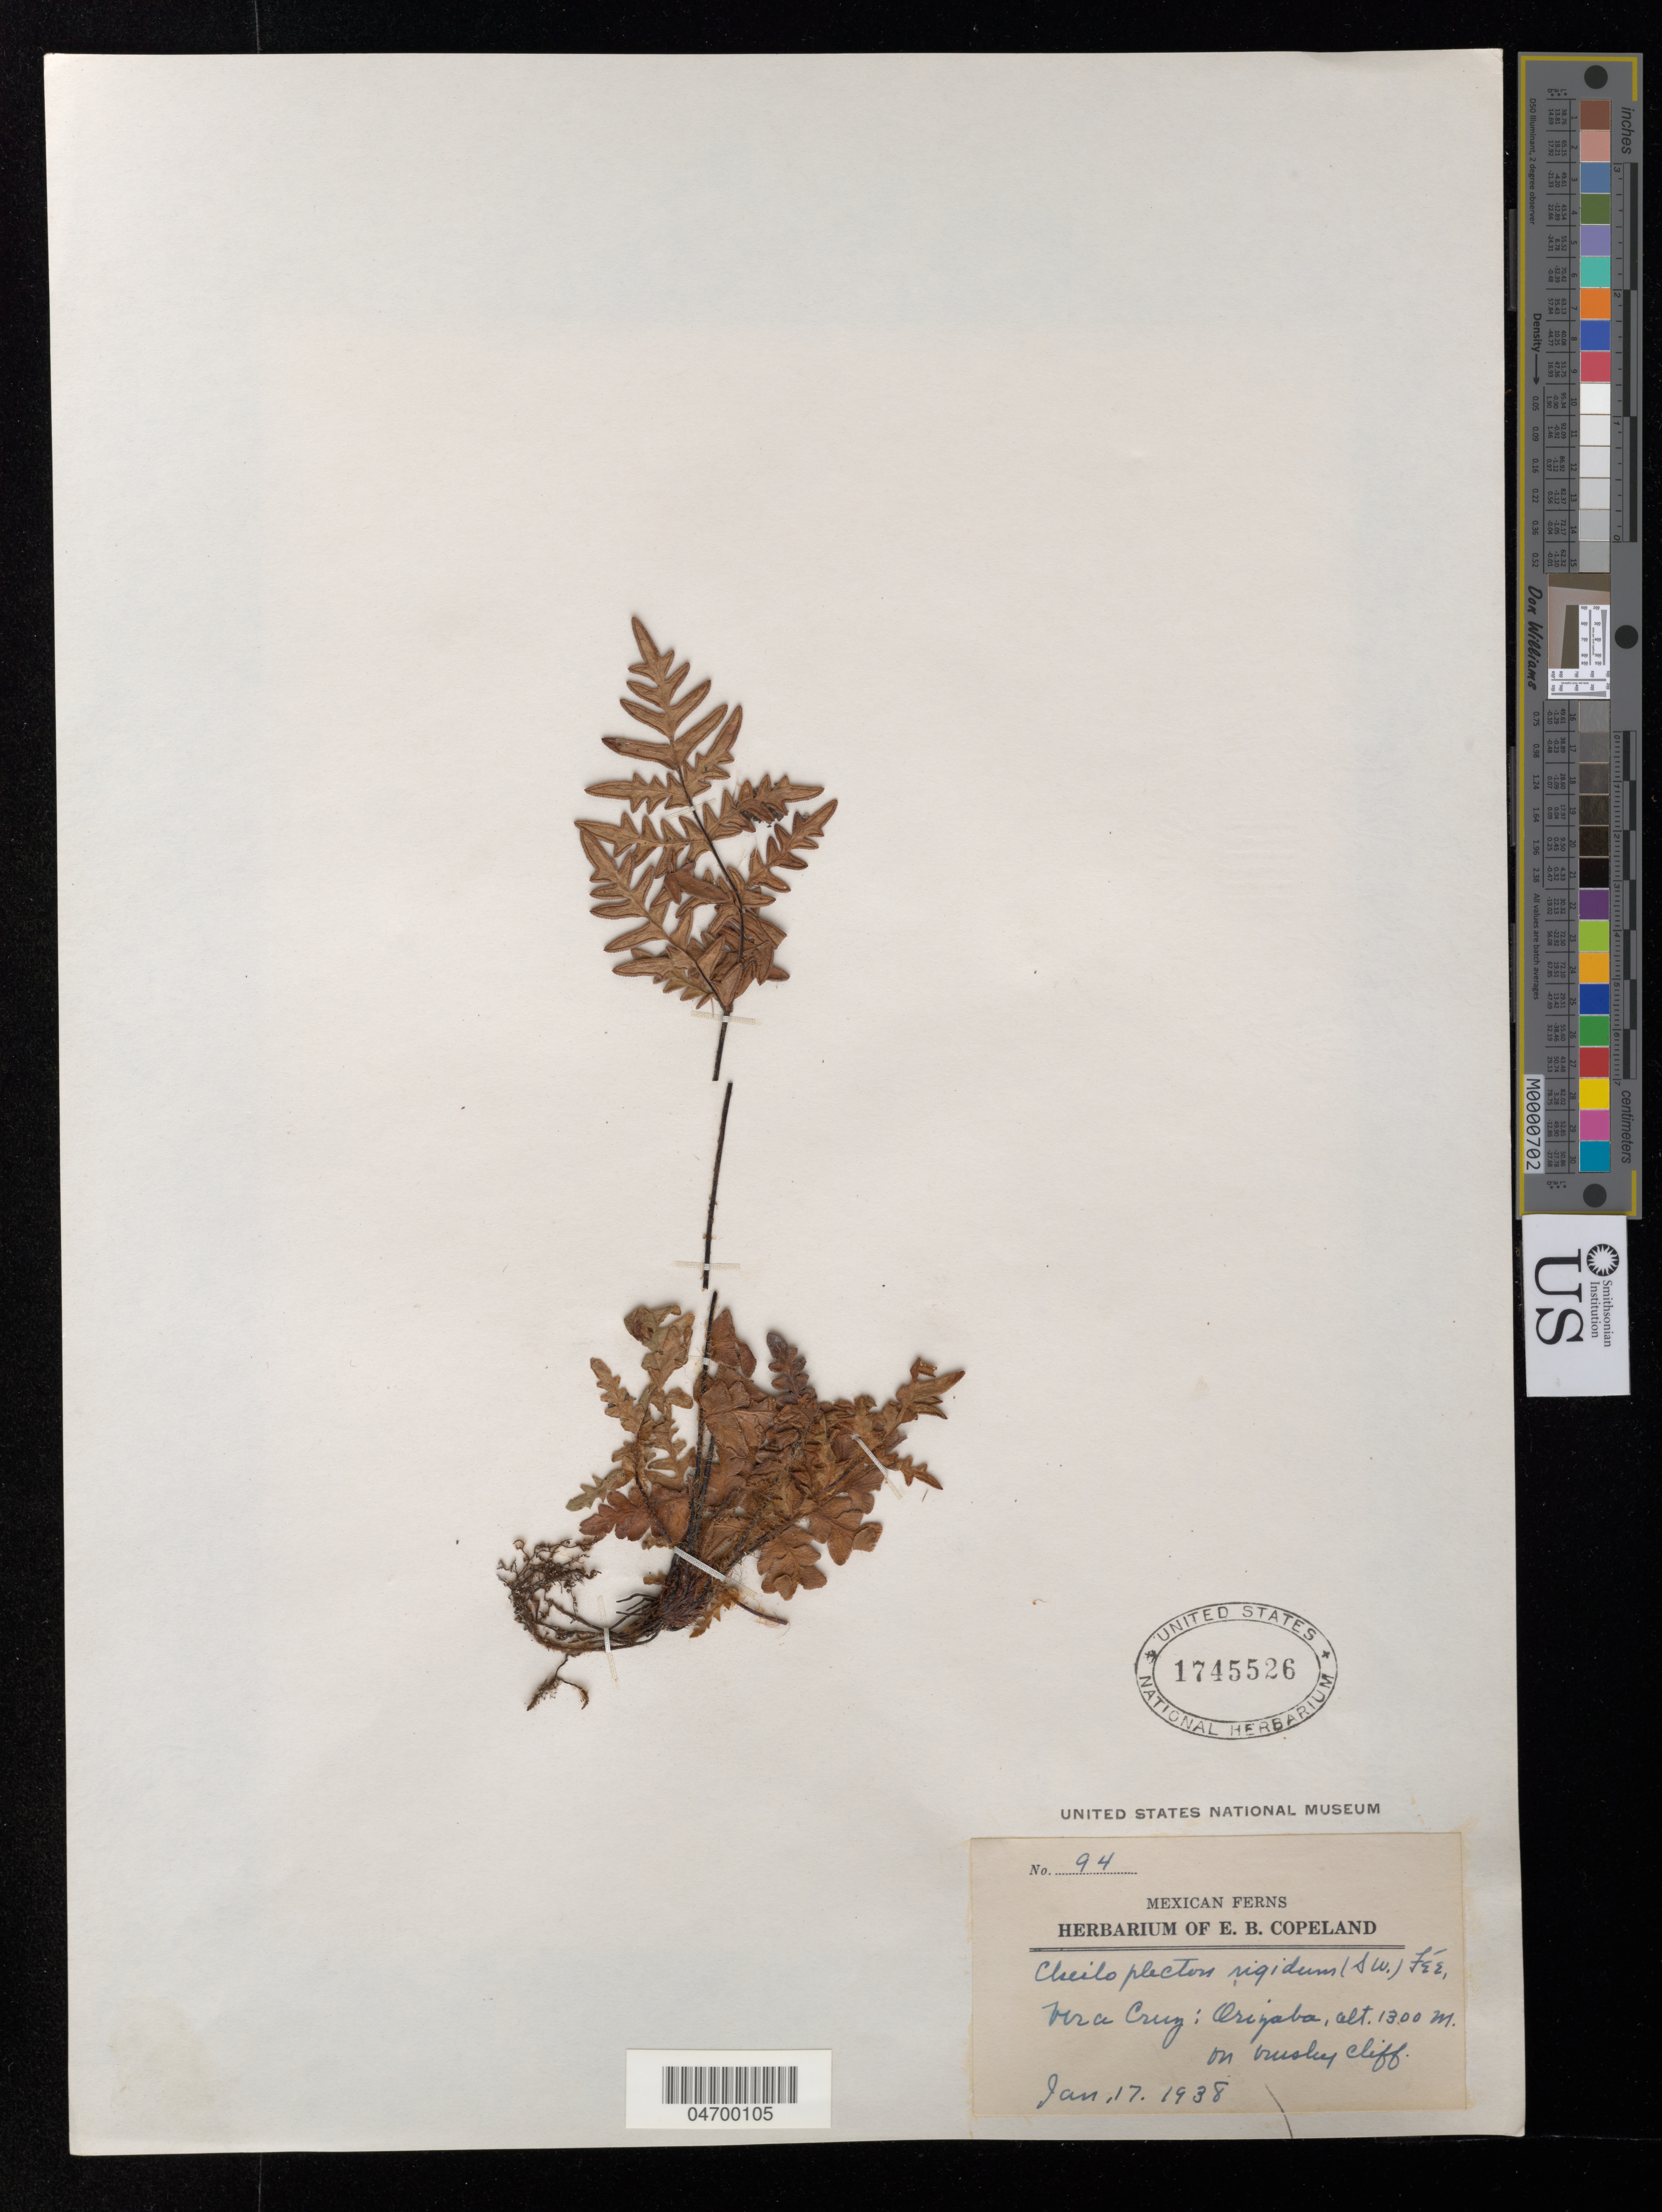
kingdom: Plantae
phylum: Tracheophyta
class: Polypodiopsida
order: Polypodiales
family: Pteridaceae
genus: Cheiloplecton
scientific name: Cheiloplecton rigidum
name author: (Sw.) Fée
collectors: ex herb. E. B. Copeland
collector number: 94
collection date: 1938-01-17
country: Mexico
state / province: Veracruz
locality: Vera Cruz: Orizaba.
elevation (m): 1300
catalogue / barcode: US 1745526